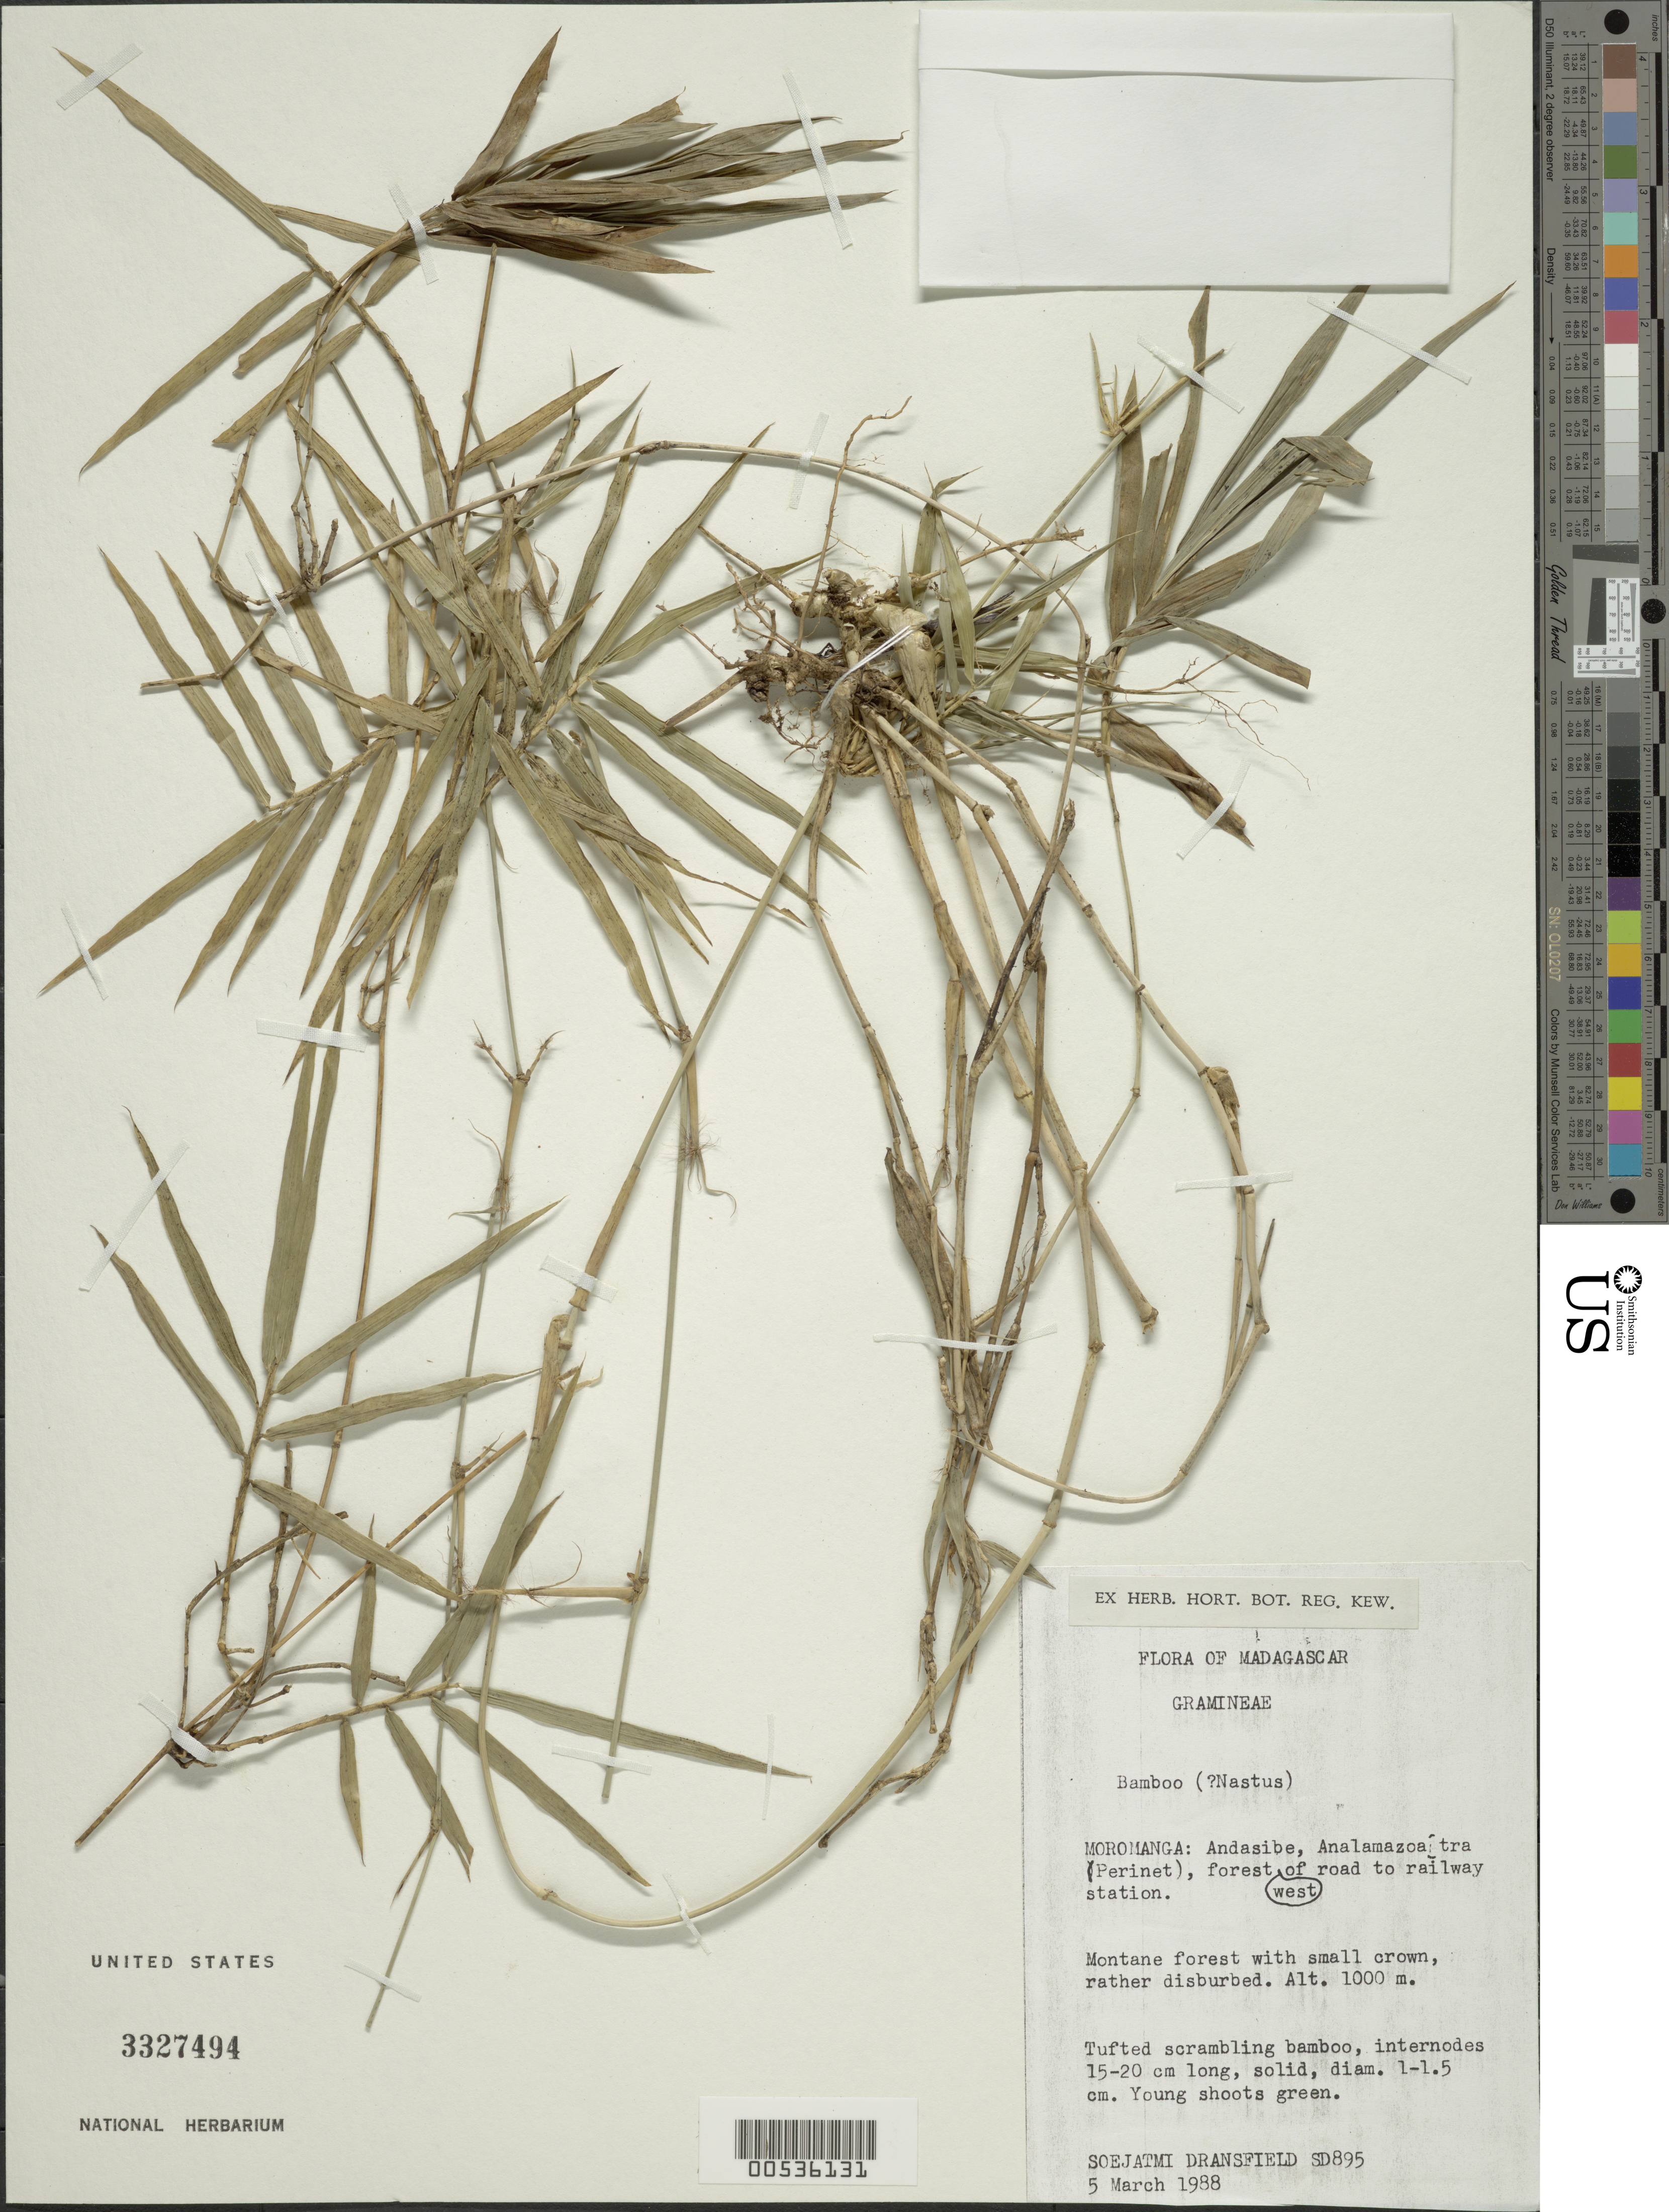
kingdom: Plantae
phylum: Tracheophyta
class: Liliopsida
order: Poales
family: Poaceae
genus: Nastus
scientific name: Nastus sp.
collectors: S. Dransfield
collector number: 895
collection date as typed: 05 Mar 1988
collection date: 1988-03-05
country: Madagascar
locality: Moromanga, andasibe, analamazoatra (perinet)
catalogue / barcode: US 3327494